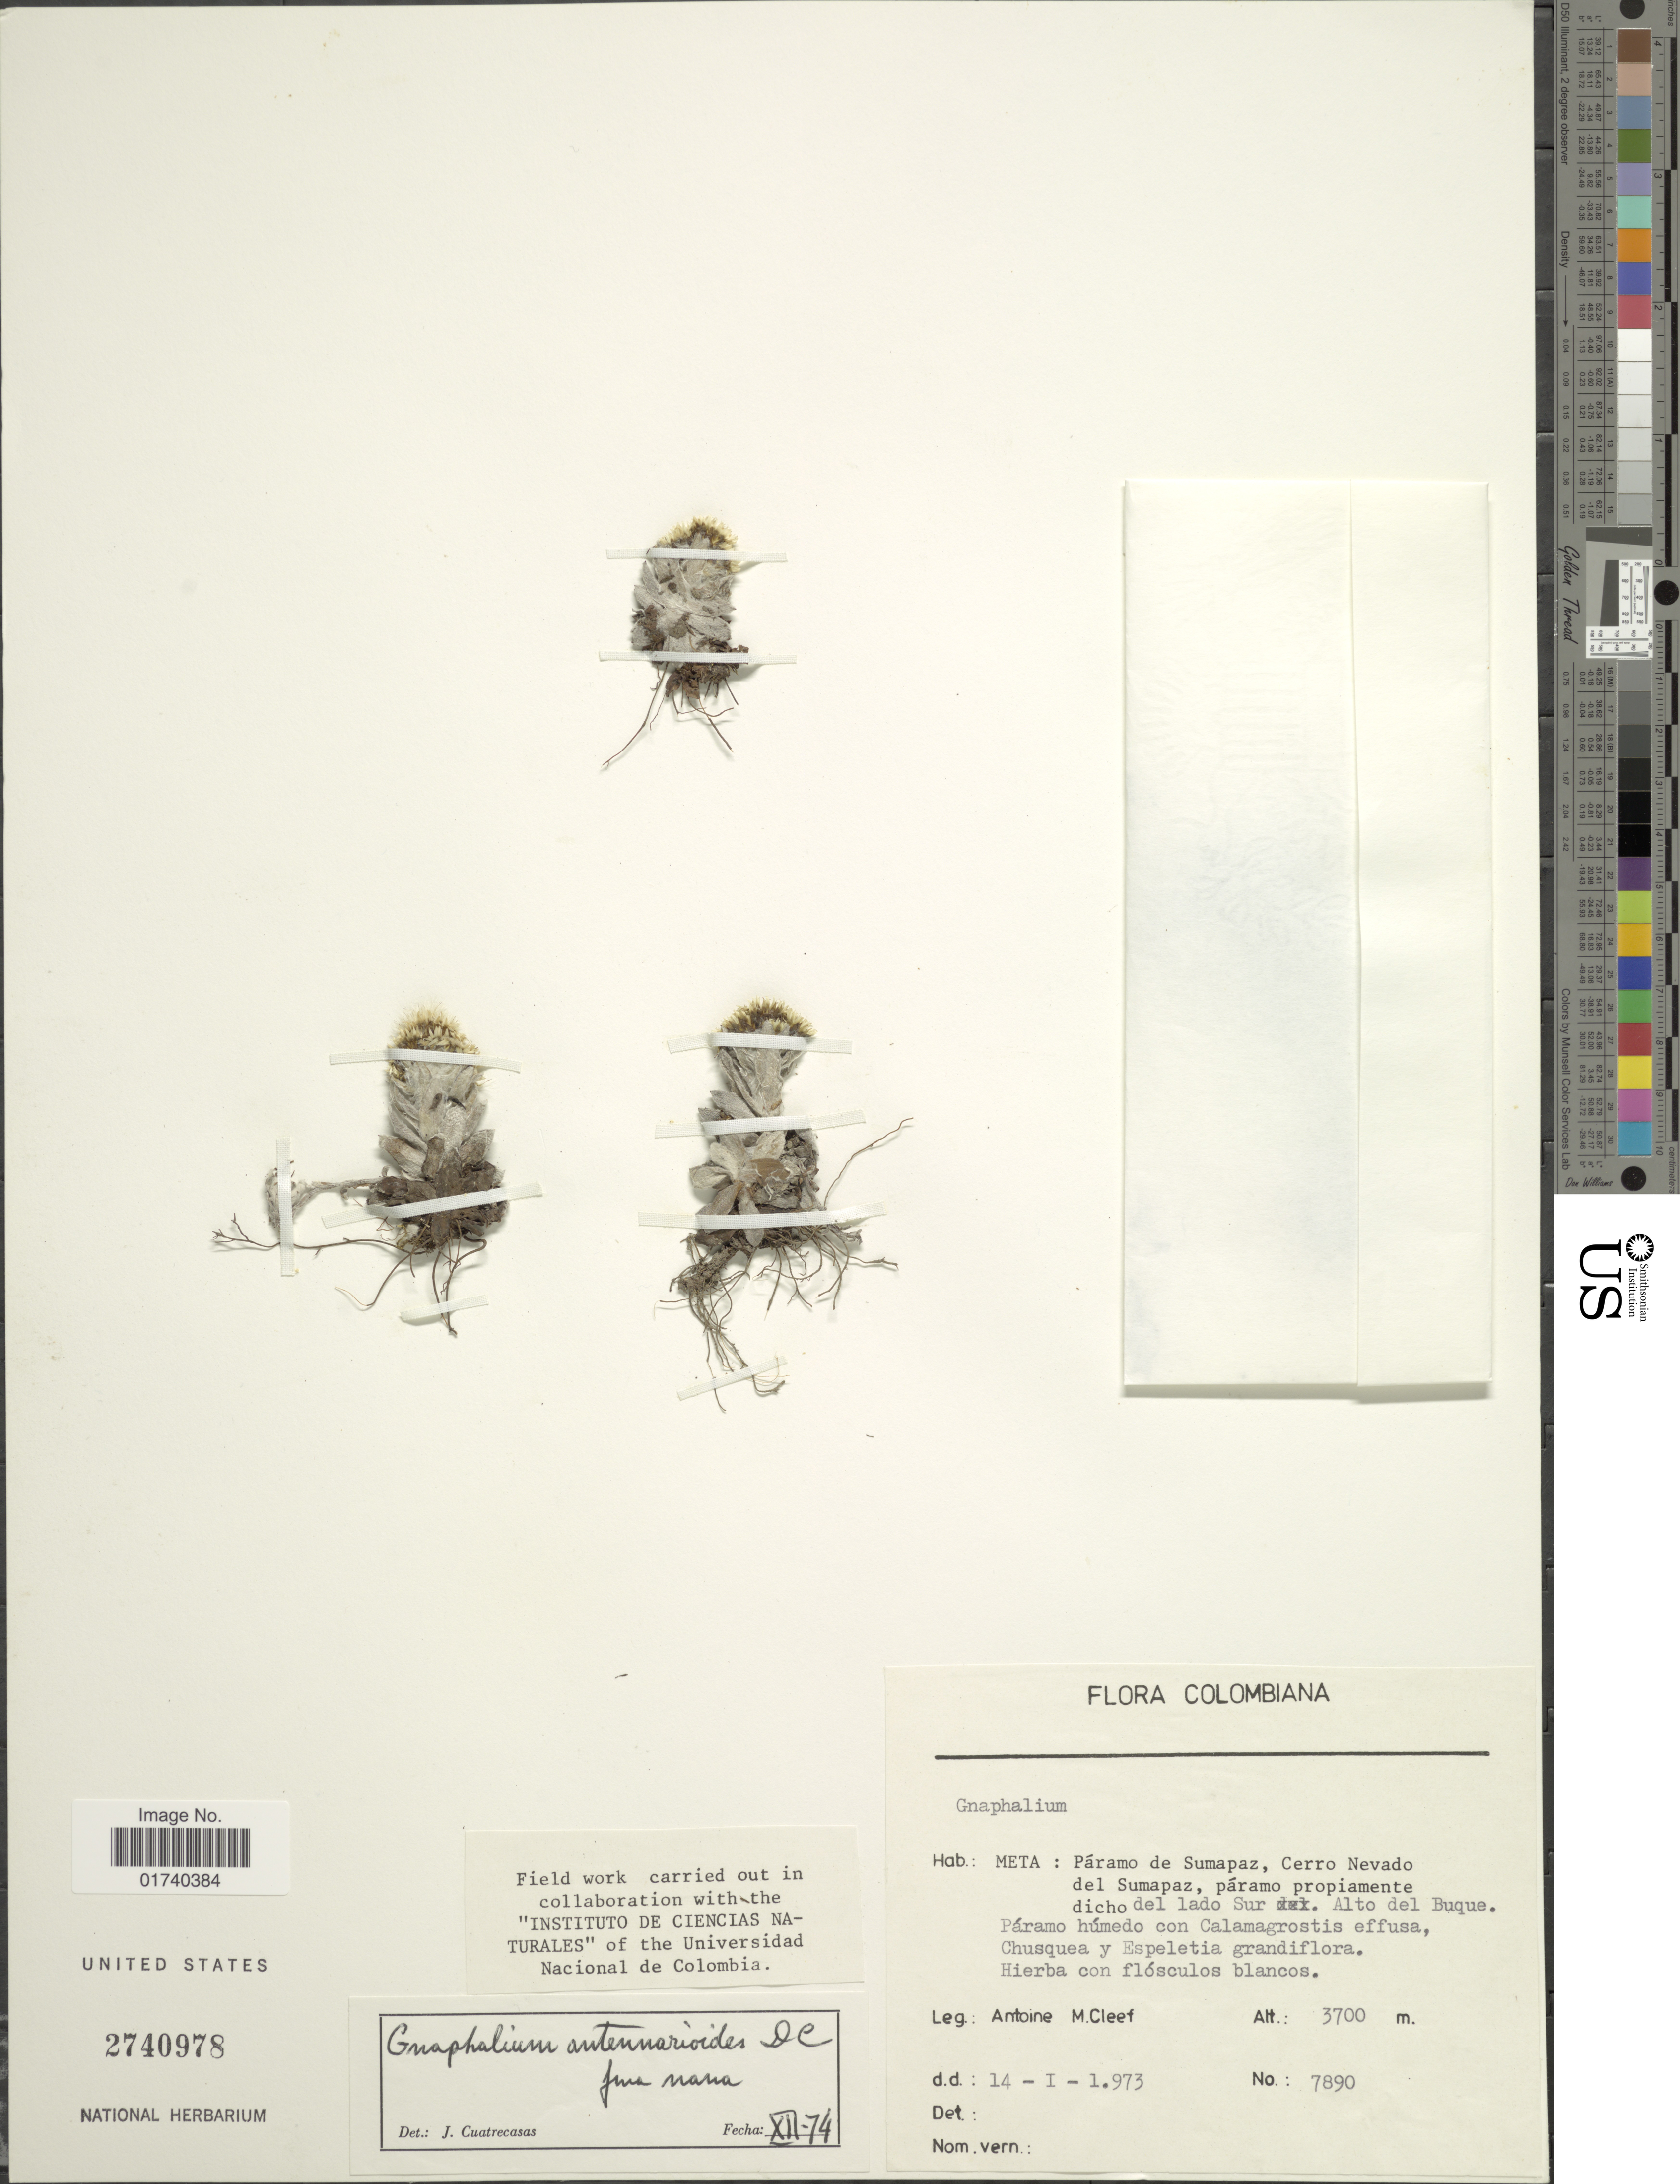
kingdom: Plantae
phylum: Tracheophyta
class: Magnoliopsida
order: Asterales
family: Asteraceae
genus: Chryselium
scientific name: Chryselium gnaphalioides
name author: (Kunth) Urtubey & S.E. Freire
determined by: Nesom, Guy L.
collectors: A. M. Cleef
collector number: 7890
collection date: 1973-01-14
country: Colombia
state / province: Meta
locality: Paramo de Sumapaz, Cerro Nevado del Sumapaz, paramo propiamente dicho del lado Sur.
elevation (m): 3700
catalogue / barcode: US 2740978